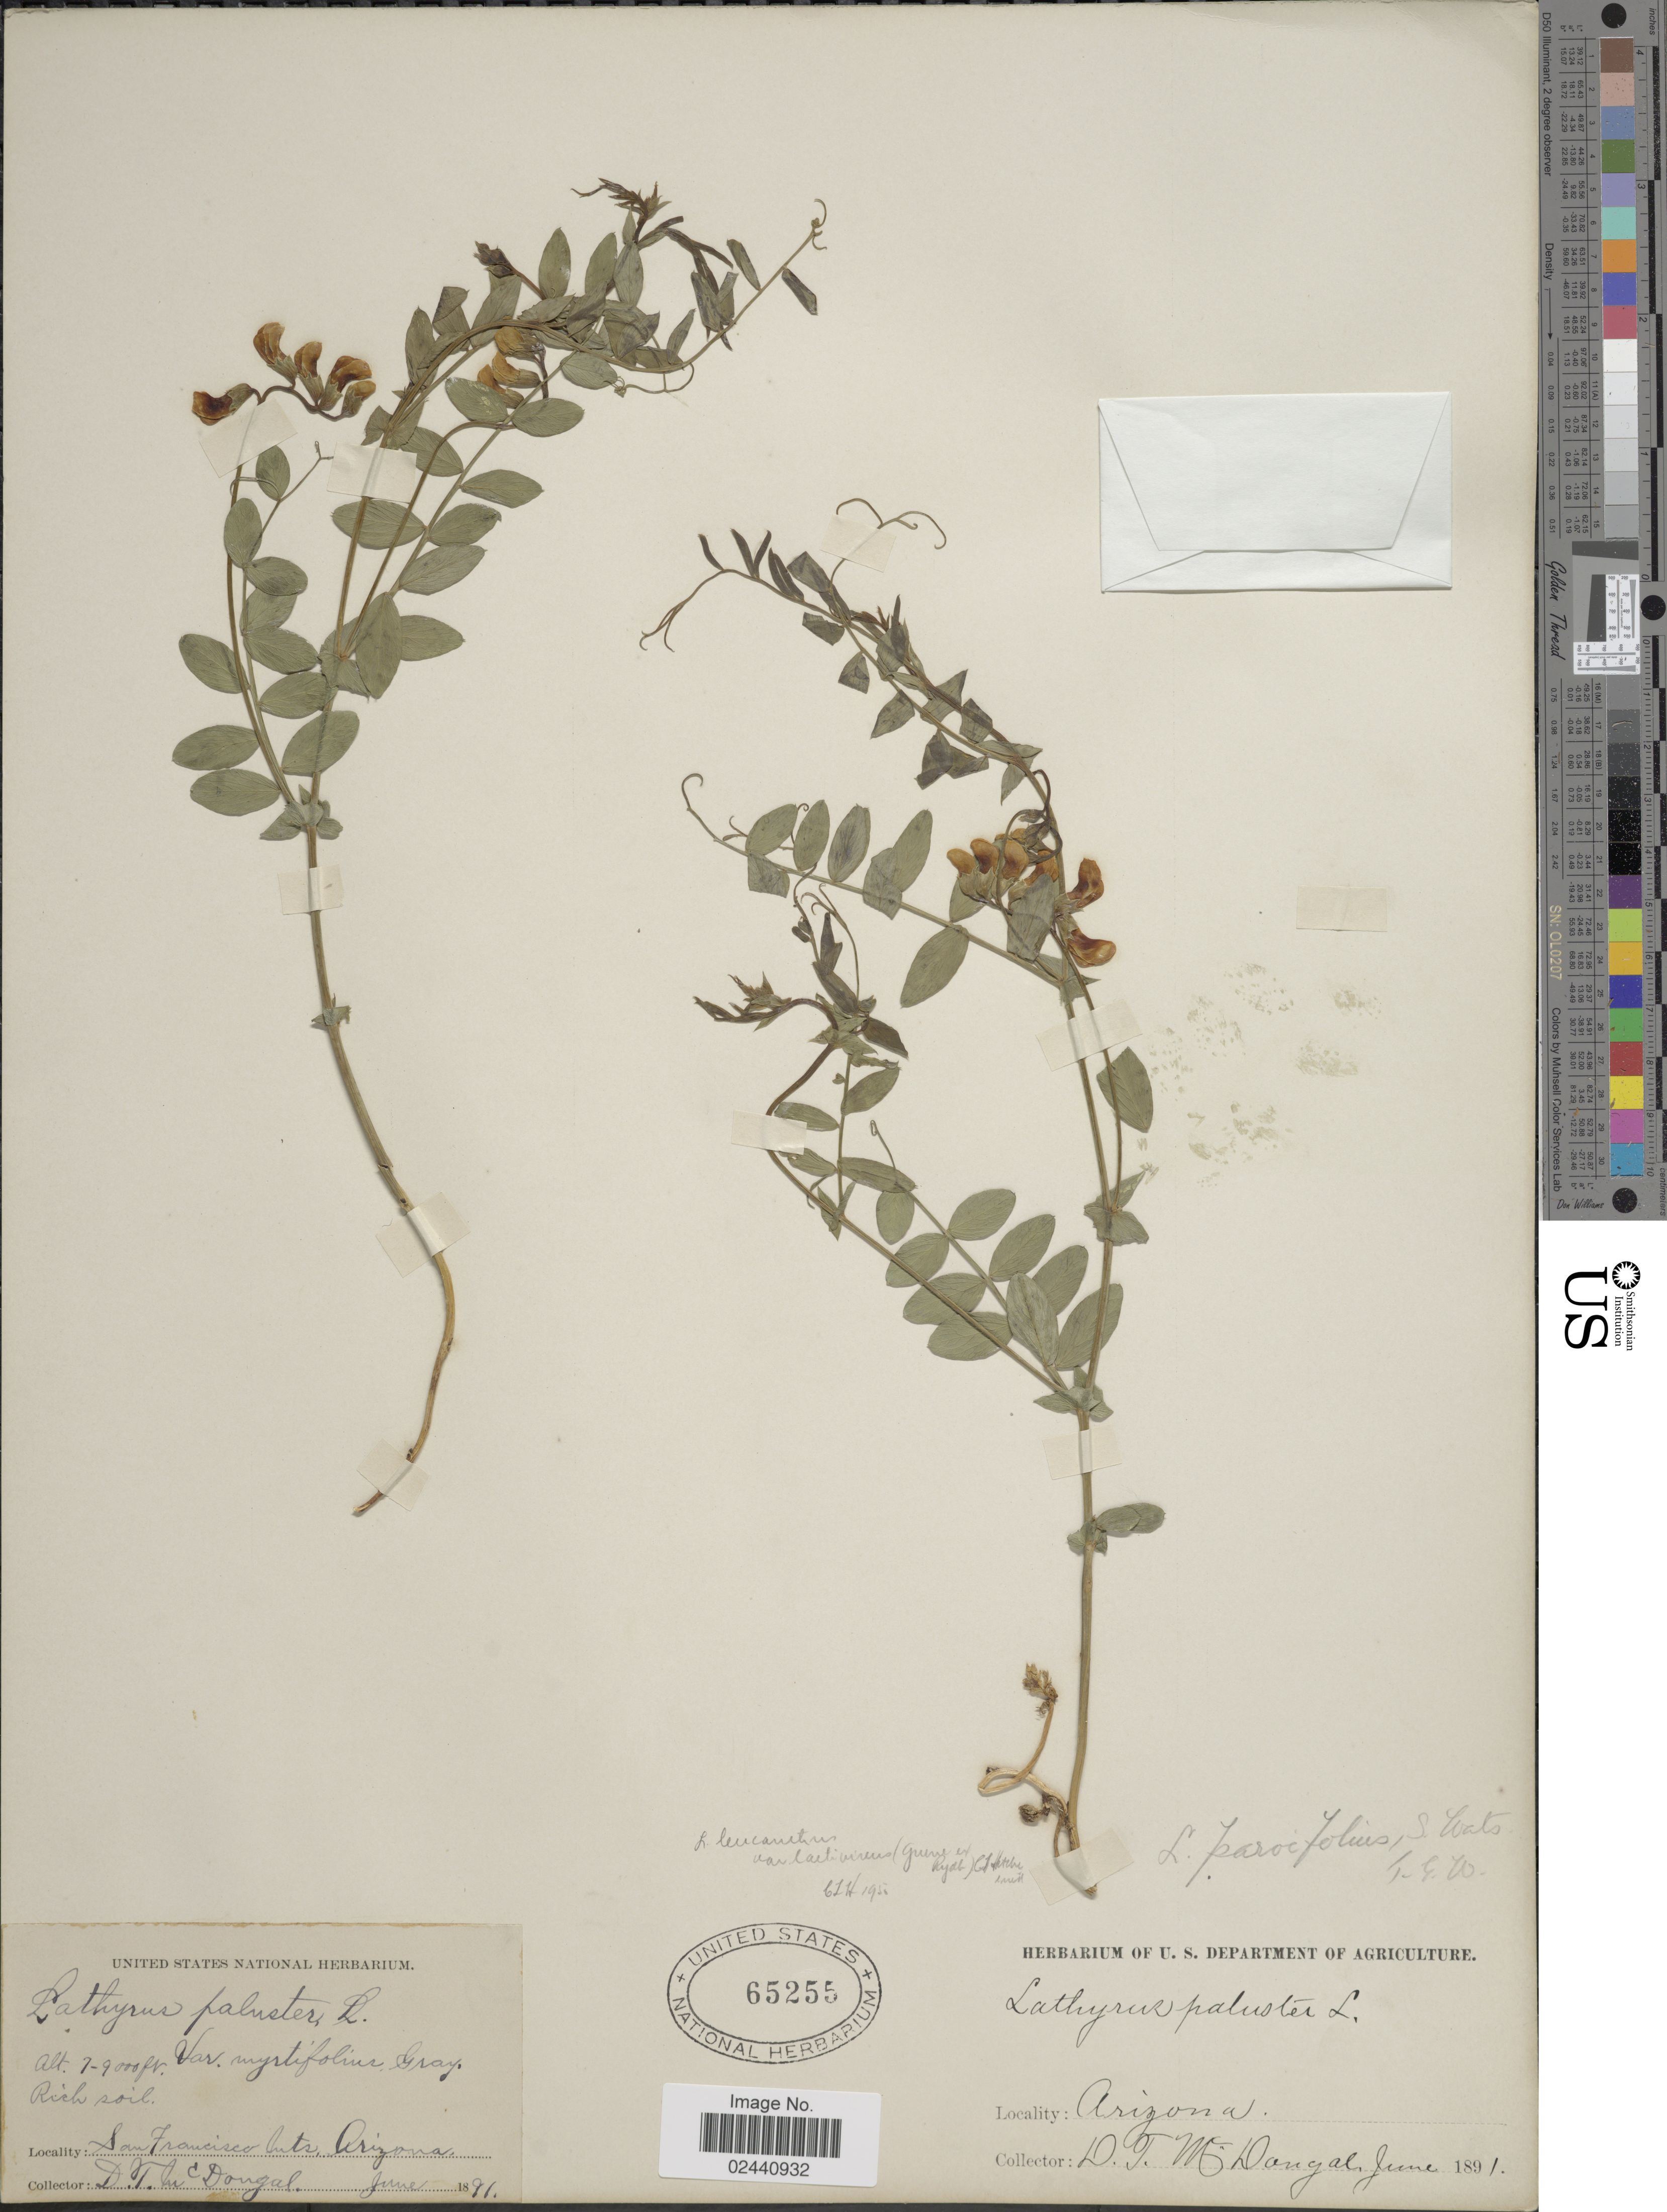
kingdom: Plantae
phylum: Tracheophyta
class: Magnoliopsida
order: Fabales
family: Fabaceae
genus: Lathyrus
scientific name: Lathyrus leucanthus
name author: Rydb.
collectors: D. McDougal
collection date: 1891-06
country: United States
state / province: Arizona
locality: San Francisco Mts., Arizona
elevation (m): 2134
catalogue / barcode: US 65255